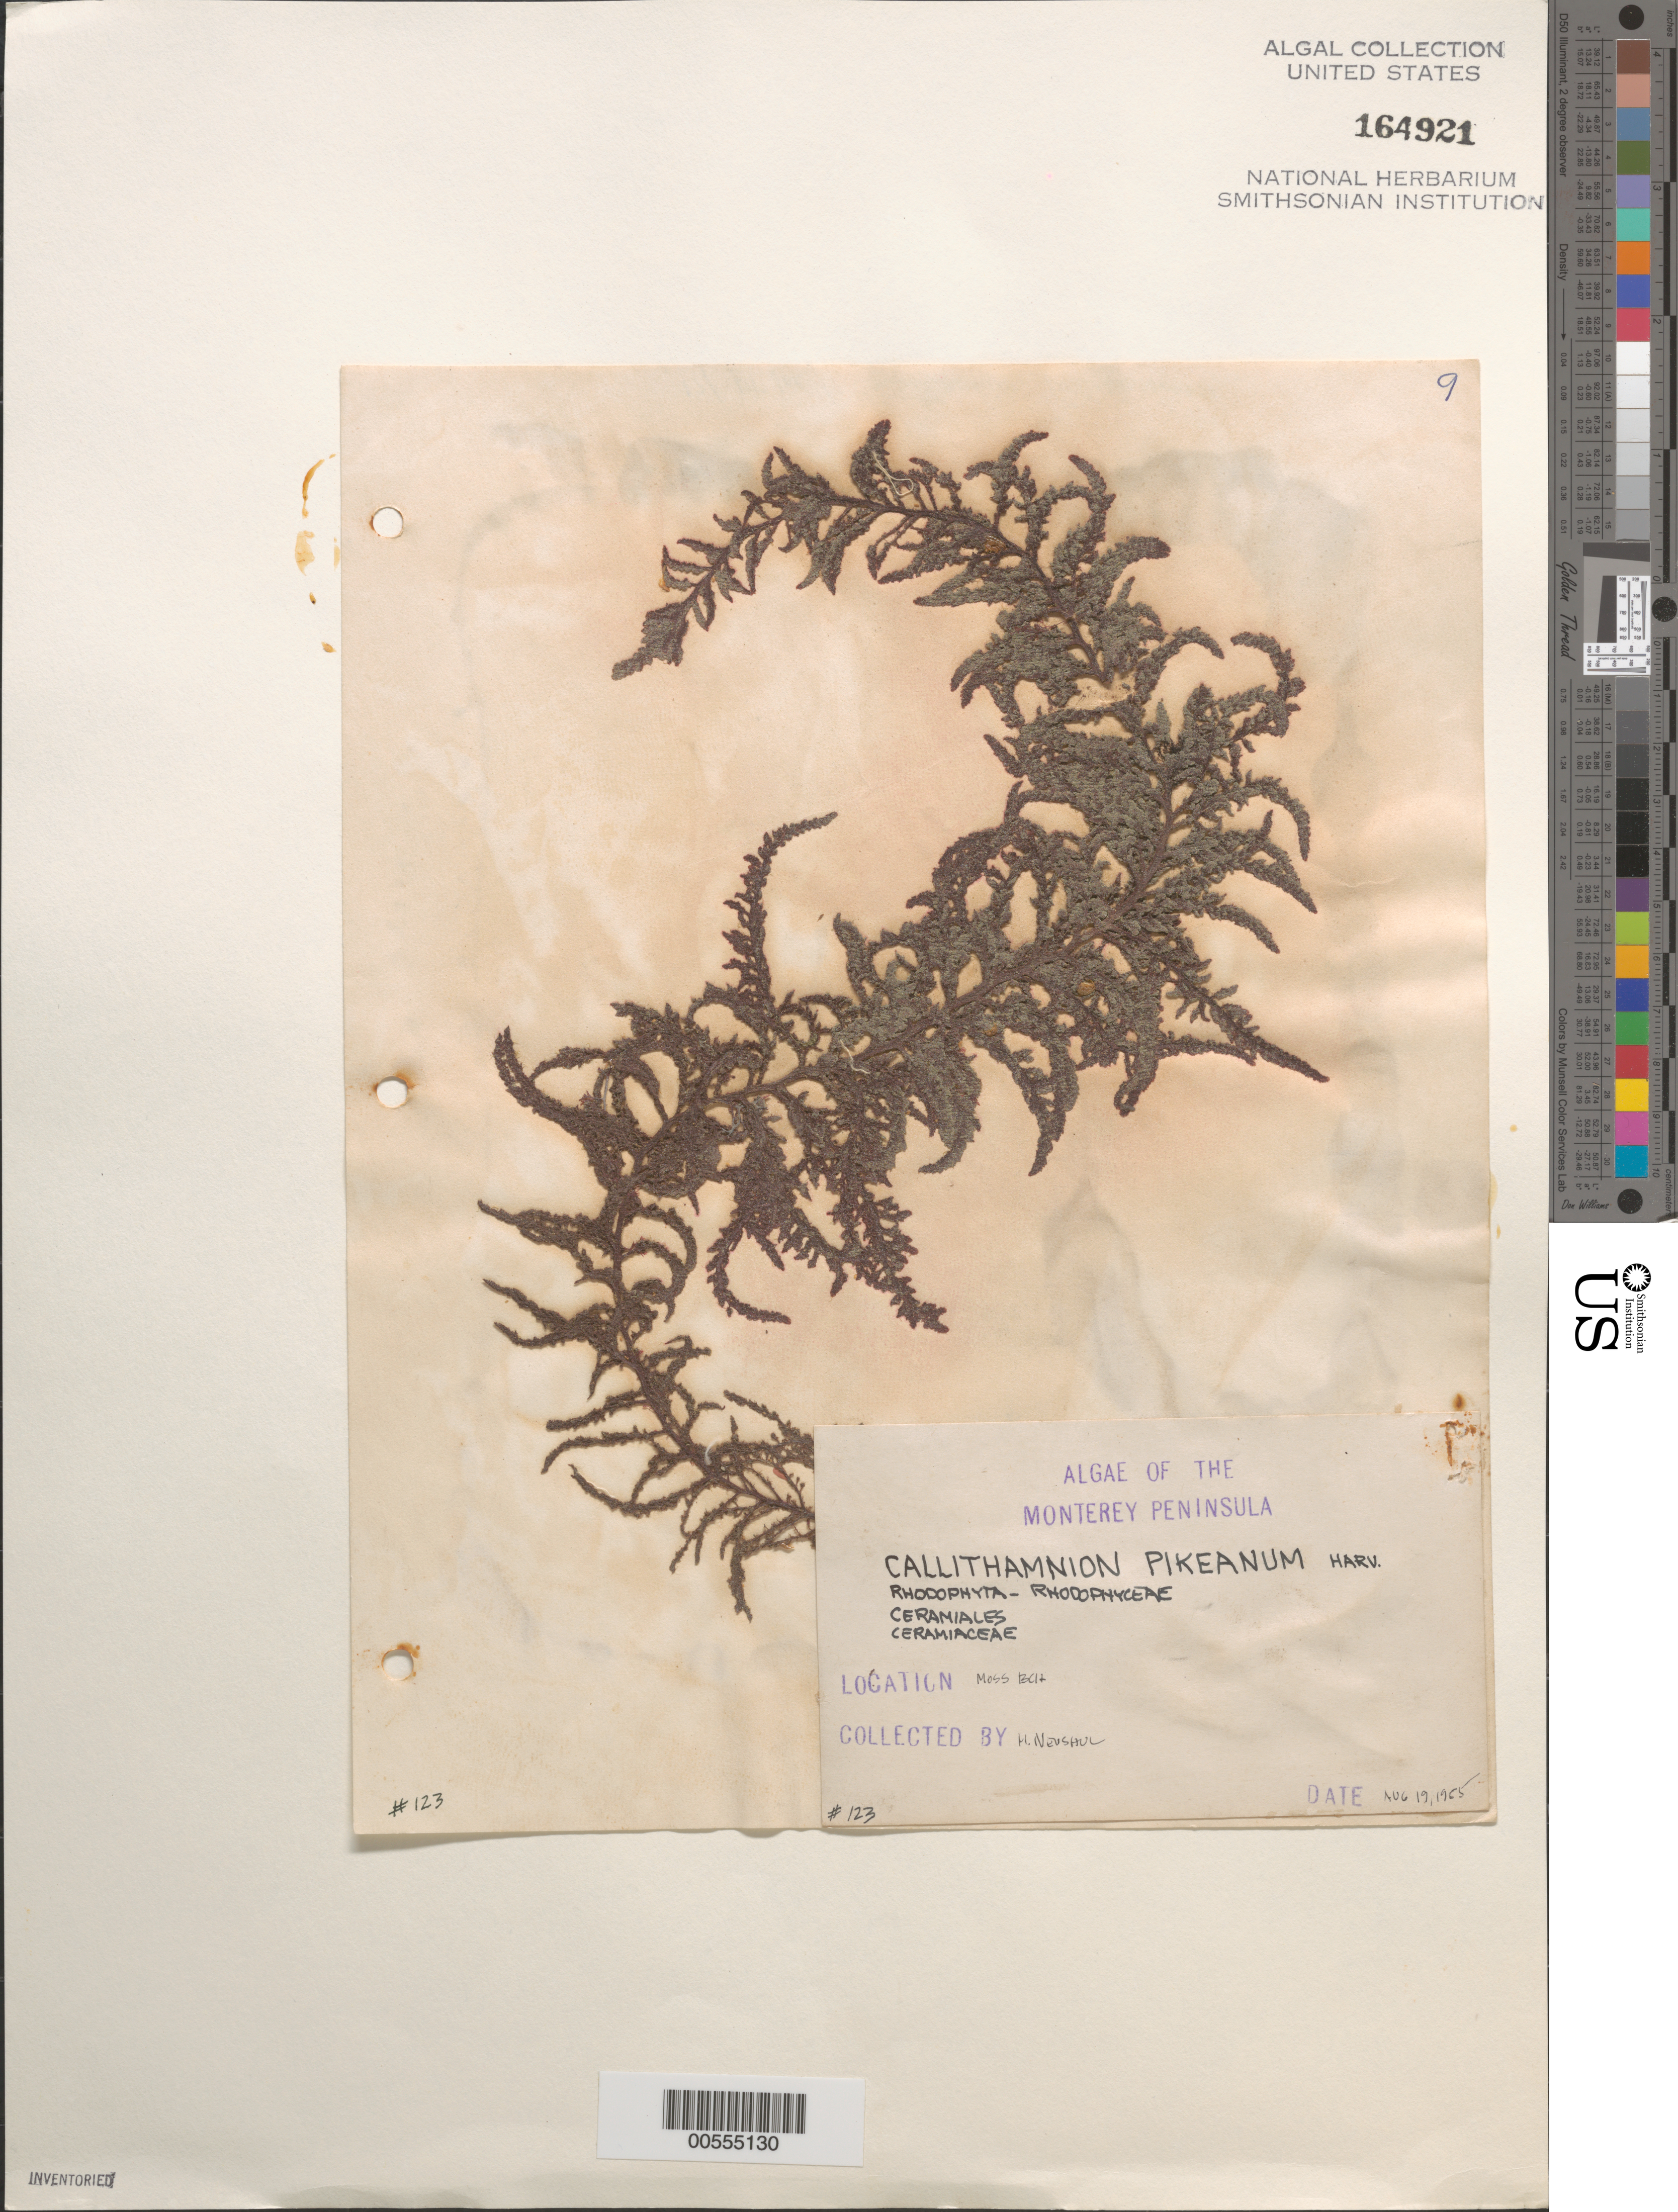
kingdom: Plantae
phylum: Rhodophyta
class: Florideophyceae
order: Ceramiales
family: Callithamniaceae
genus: Callithamnion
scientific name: Callithamnion pikeanum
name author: Harv.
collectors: M. Neushul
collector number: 123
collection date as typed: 19 Aug 1965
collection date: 1965-08-19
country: United States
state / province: California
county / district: Monterey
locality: Moss Beach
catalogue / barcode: US 164921